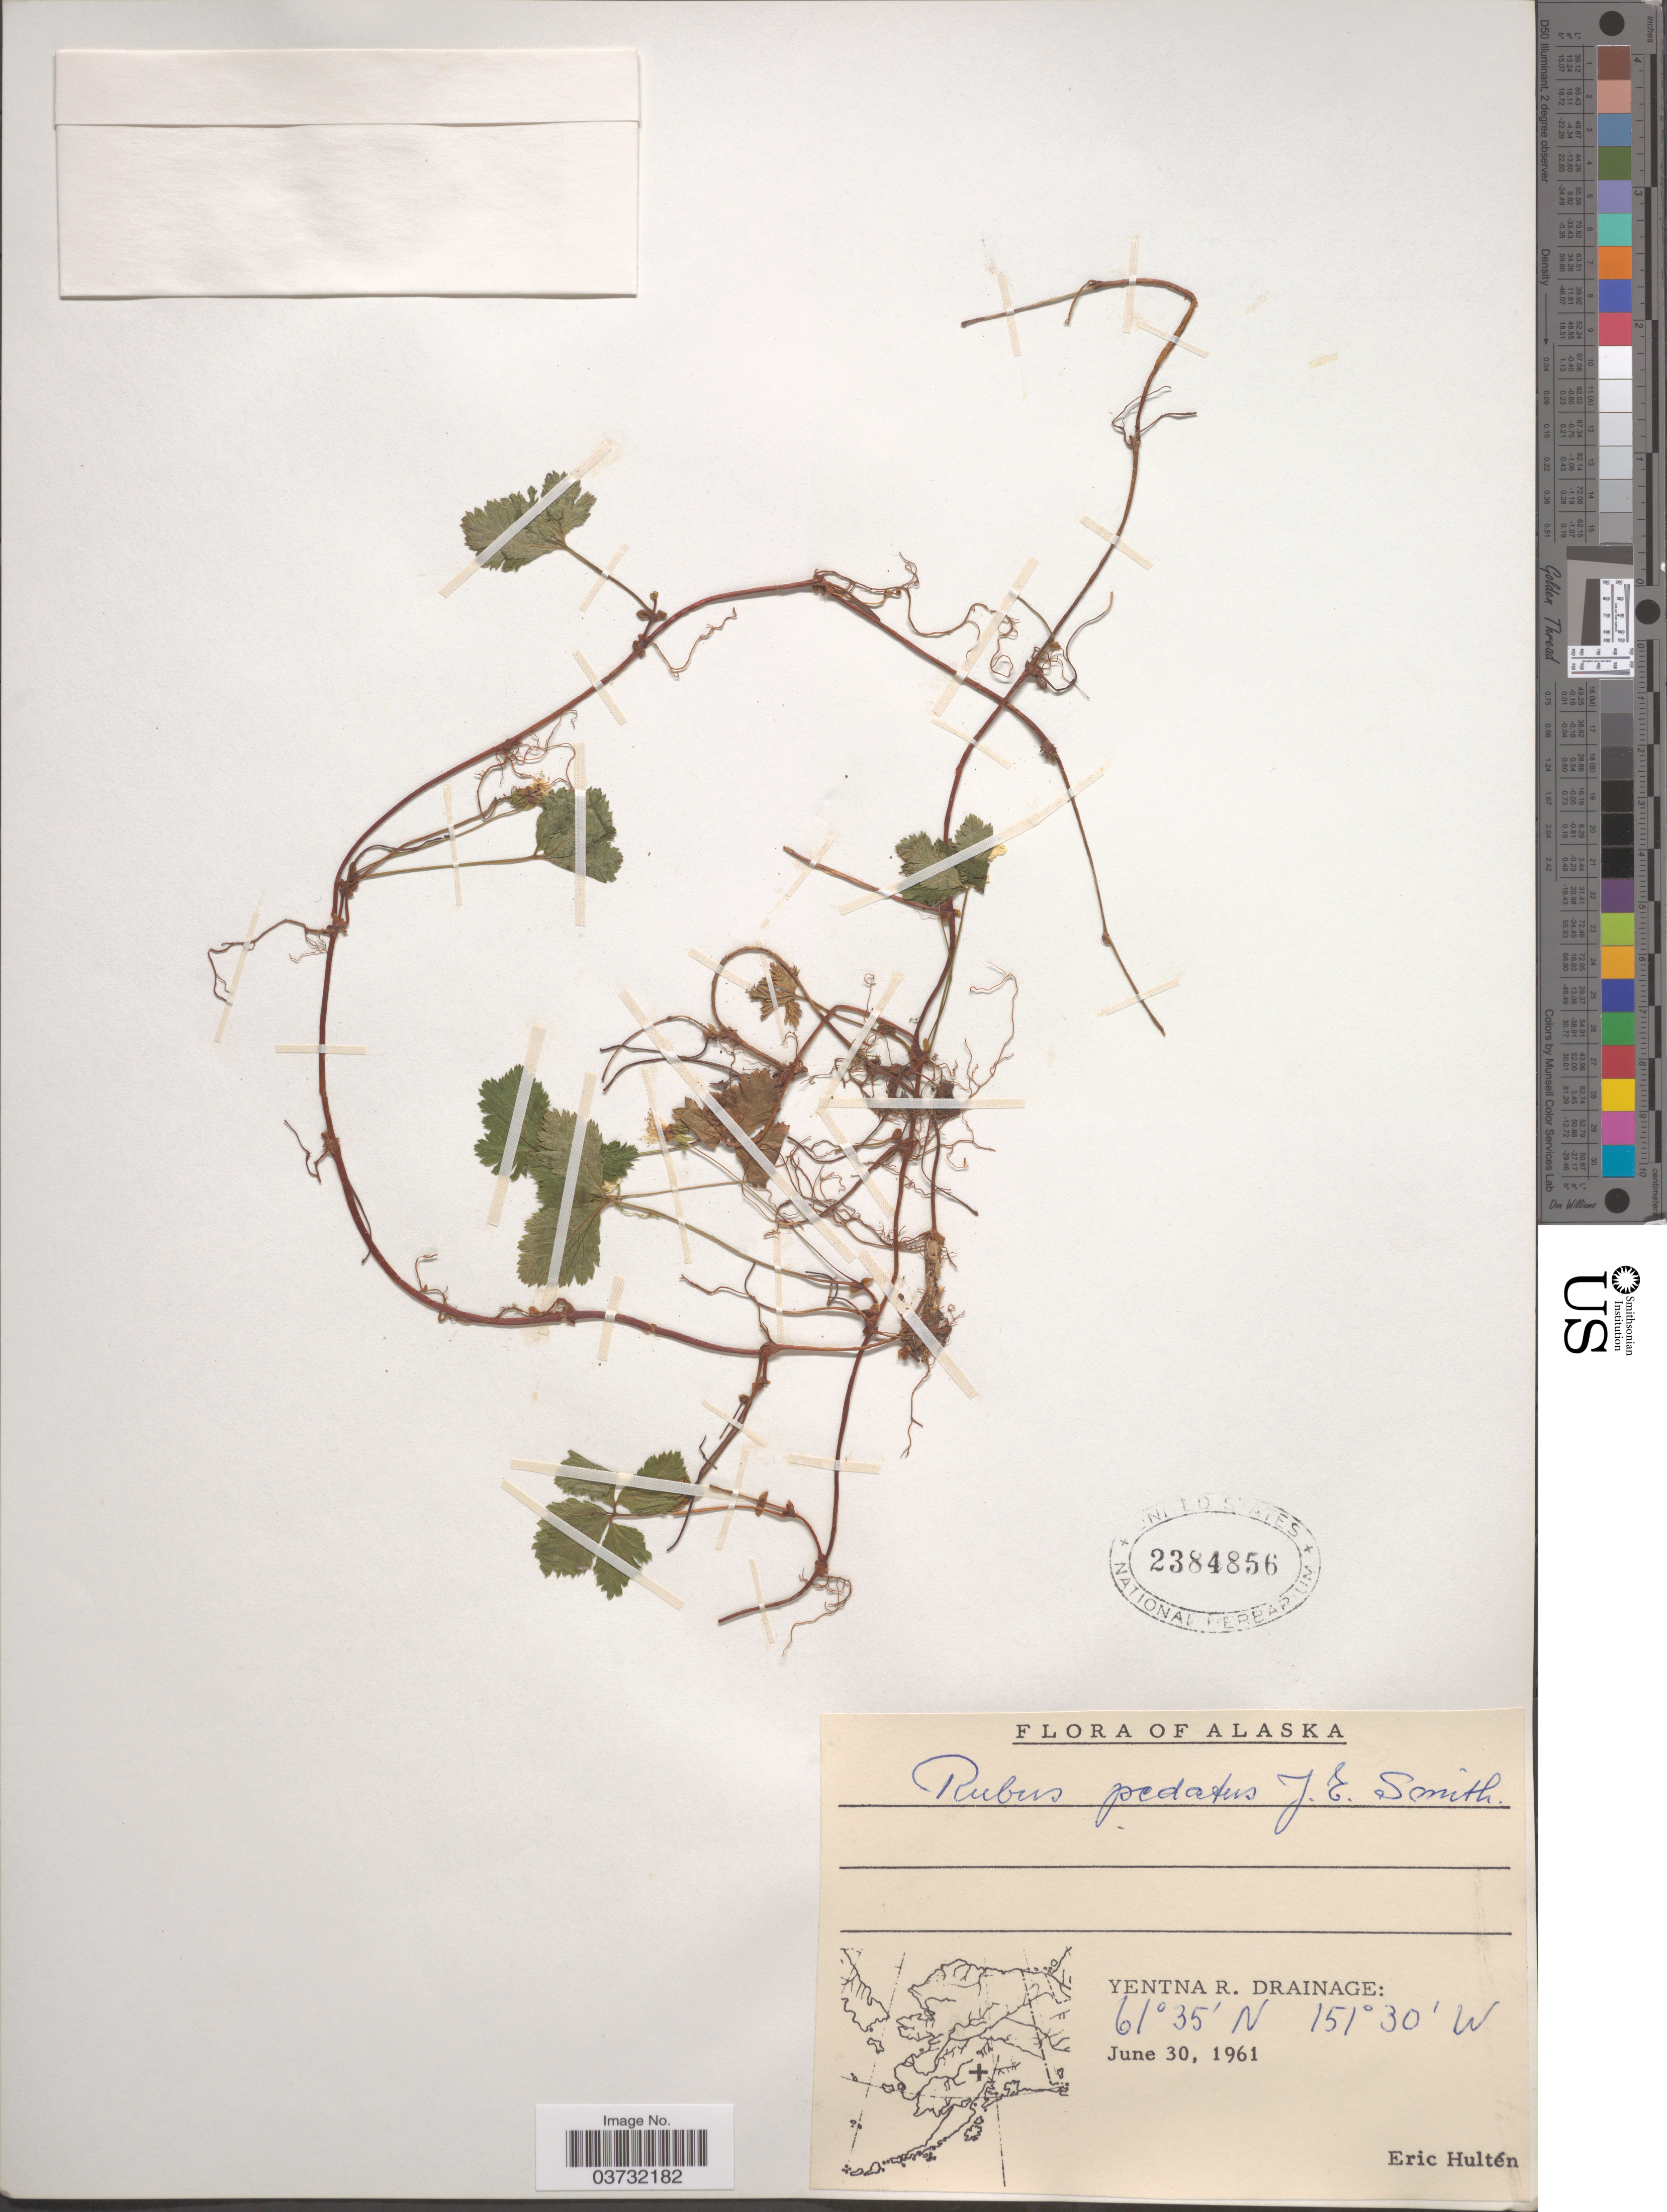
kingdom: Plantae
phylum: Tracheophyta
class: Magnoliopsida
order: Rosales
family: Rosaceae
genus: Rubus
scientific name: Rubus pedatus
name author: Sm.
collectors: E. G. Hultén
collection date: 1961-06-30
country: United States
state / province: Alaska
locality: Yentna R. Drainage.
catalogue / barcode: US 2384856